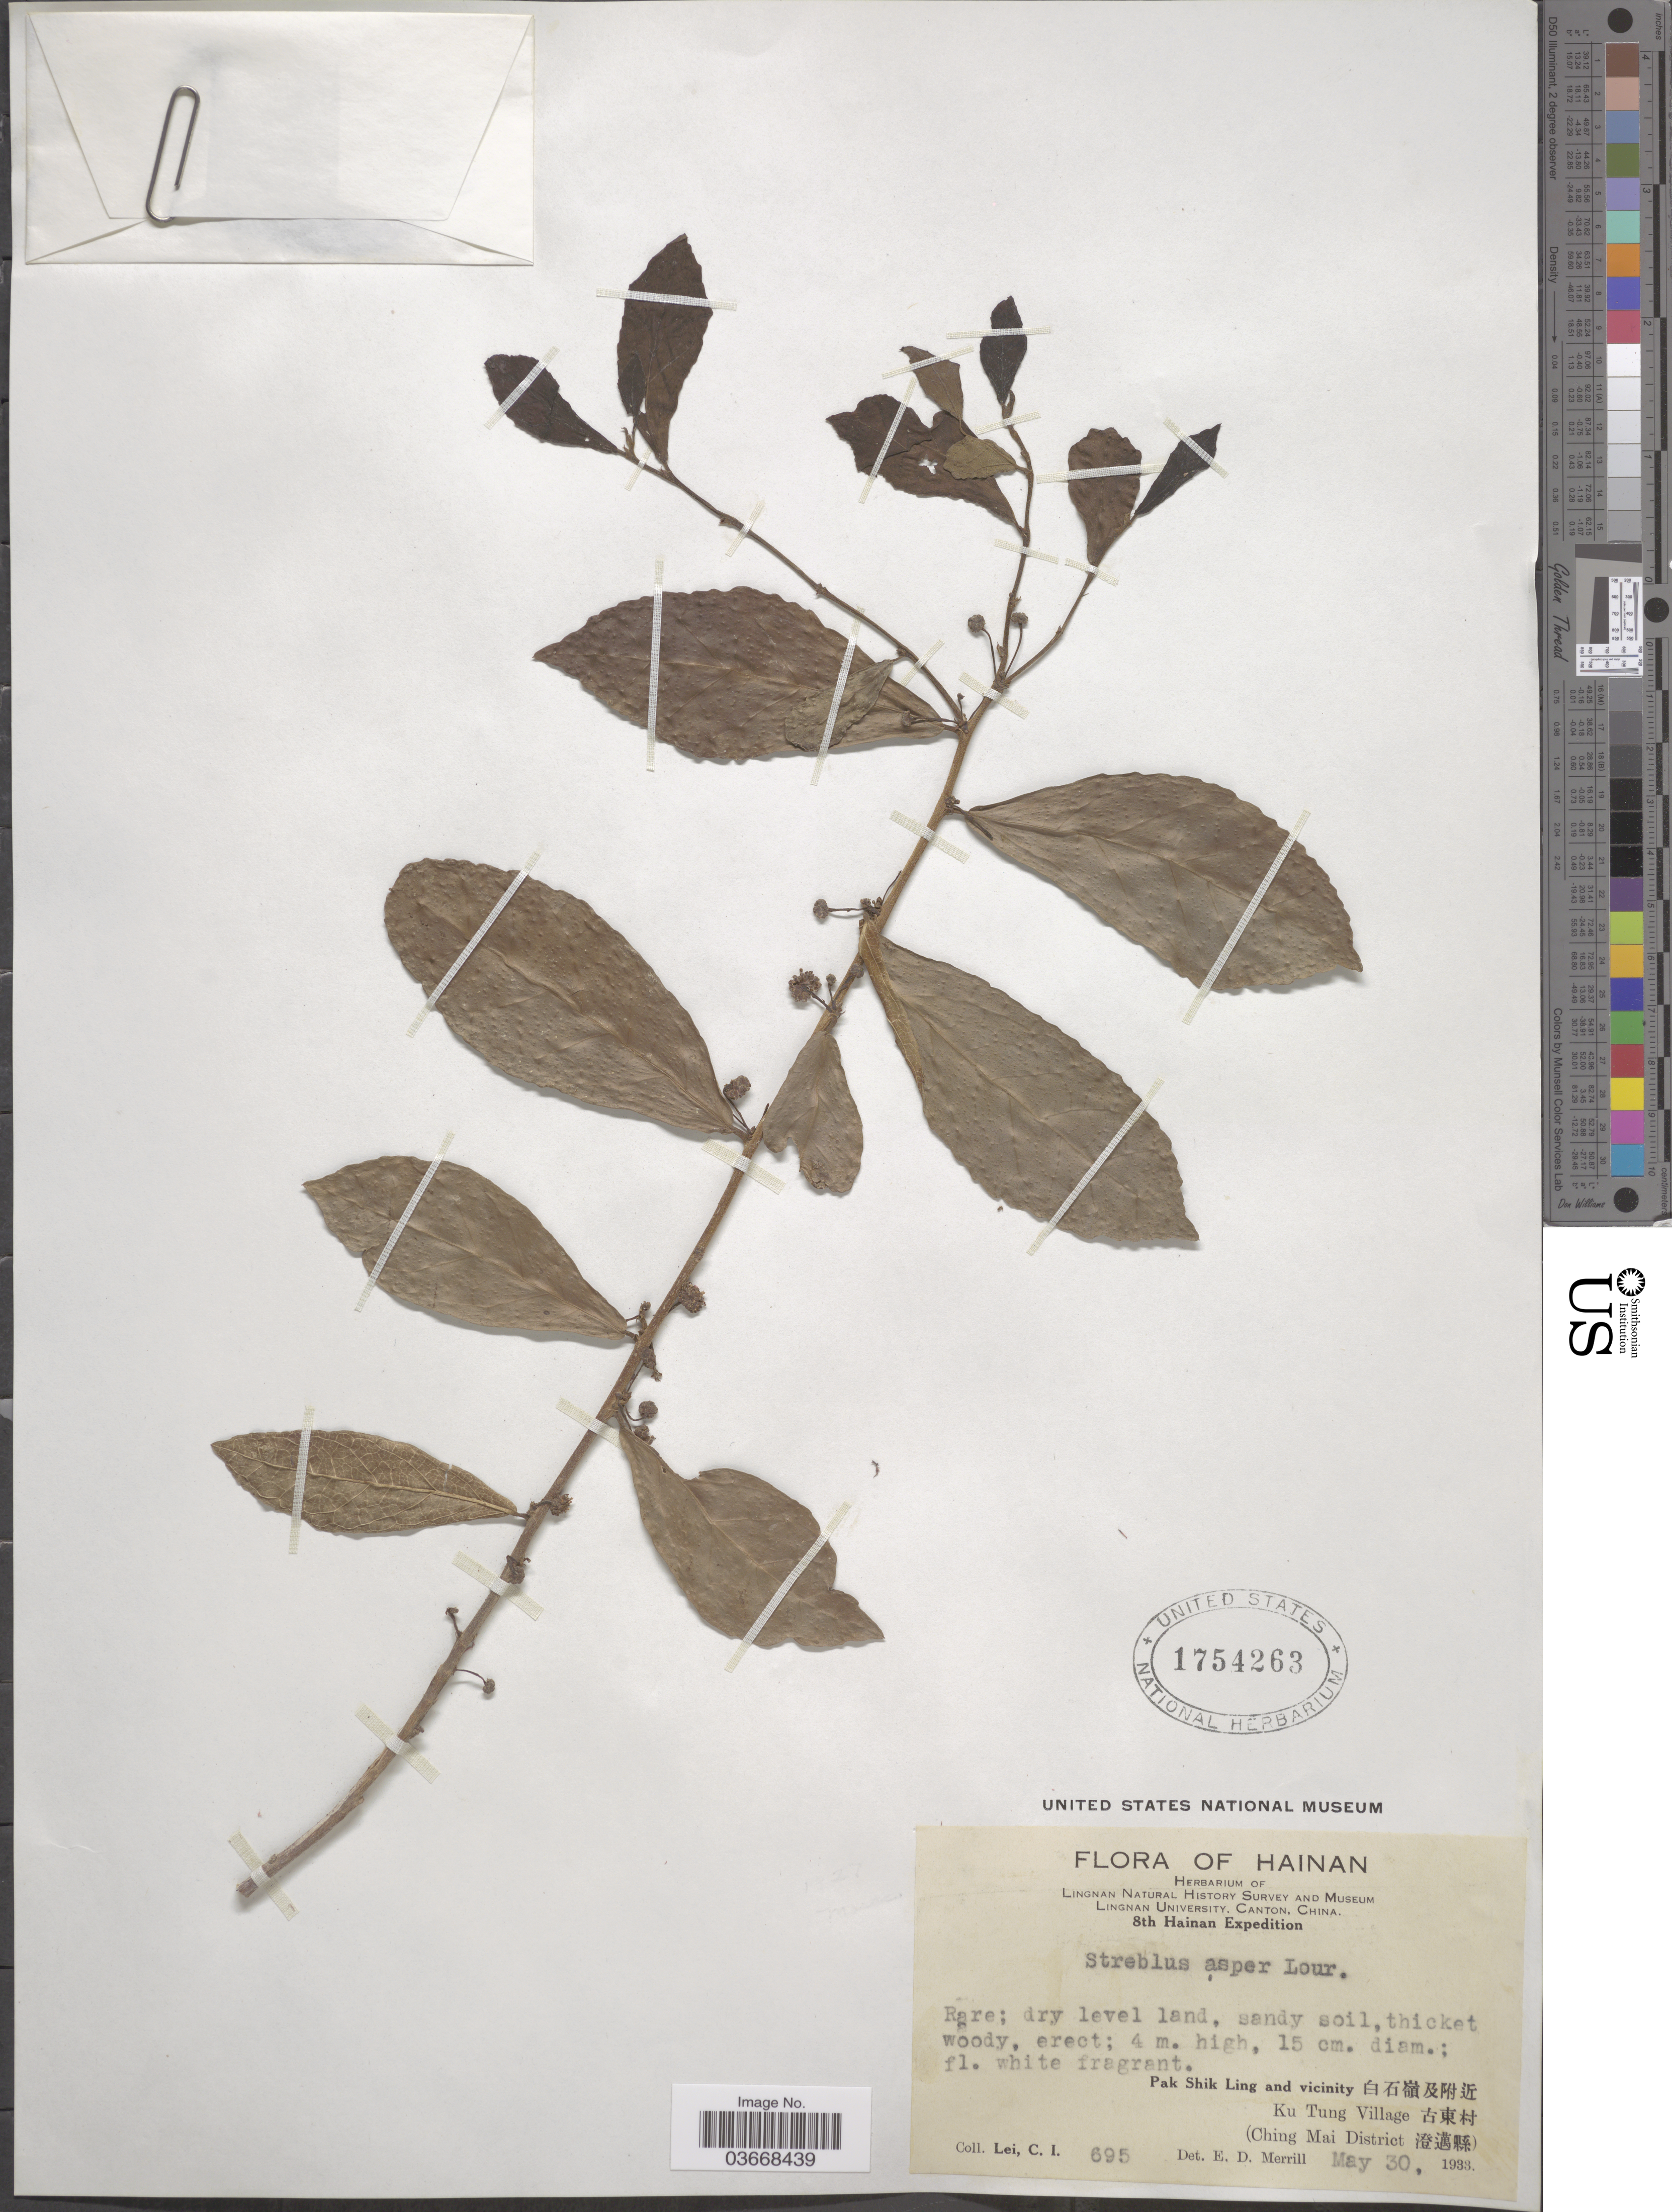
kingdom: Plantae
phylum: Tracheophyta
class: Magnoliopsida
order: Rosales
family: Moraceae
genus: Streblus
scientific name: Streblus asper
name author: Lour.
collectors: C. I. Lei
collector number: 695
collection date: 1933-05-30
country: China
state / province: Hainan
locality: Pak Shik Ling and vicinity X. Ku Tung Village X. (Ching Mai District X).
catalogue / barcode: US 1754263